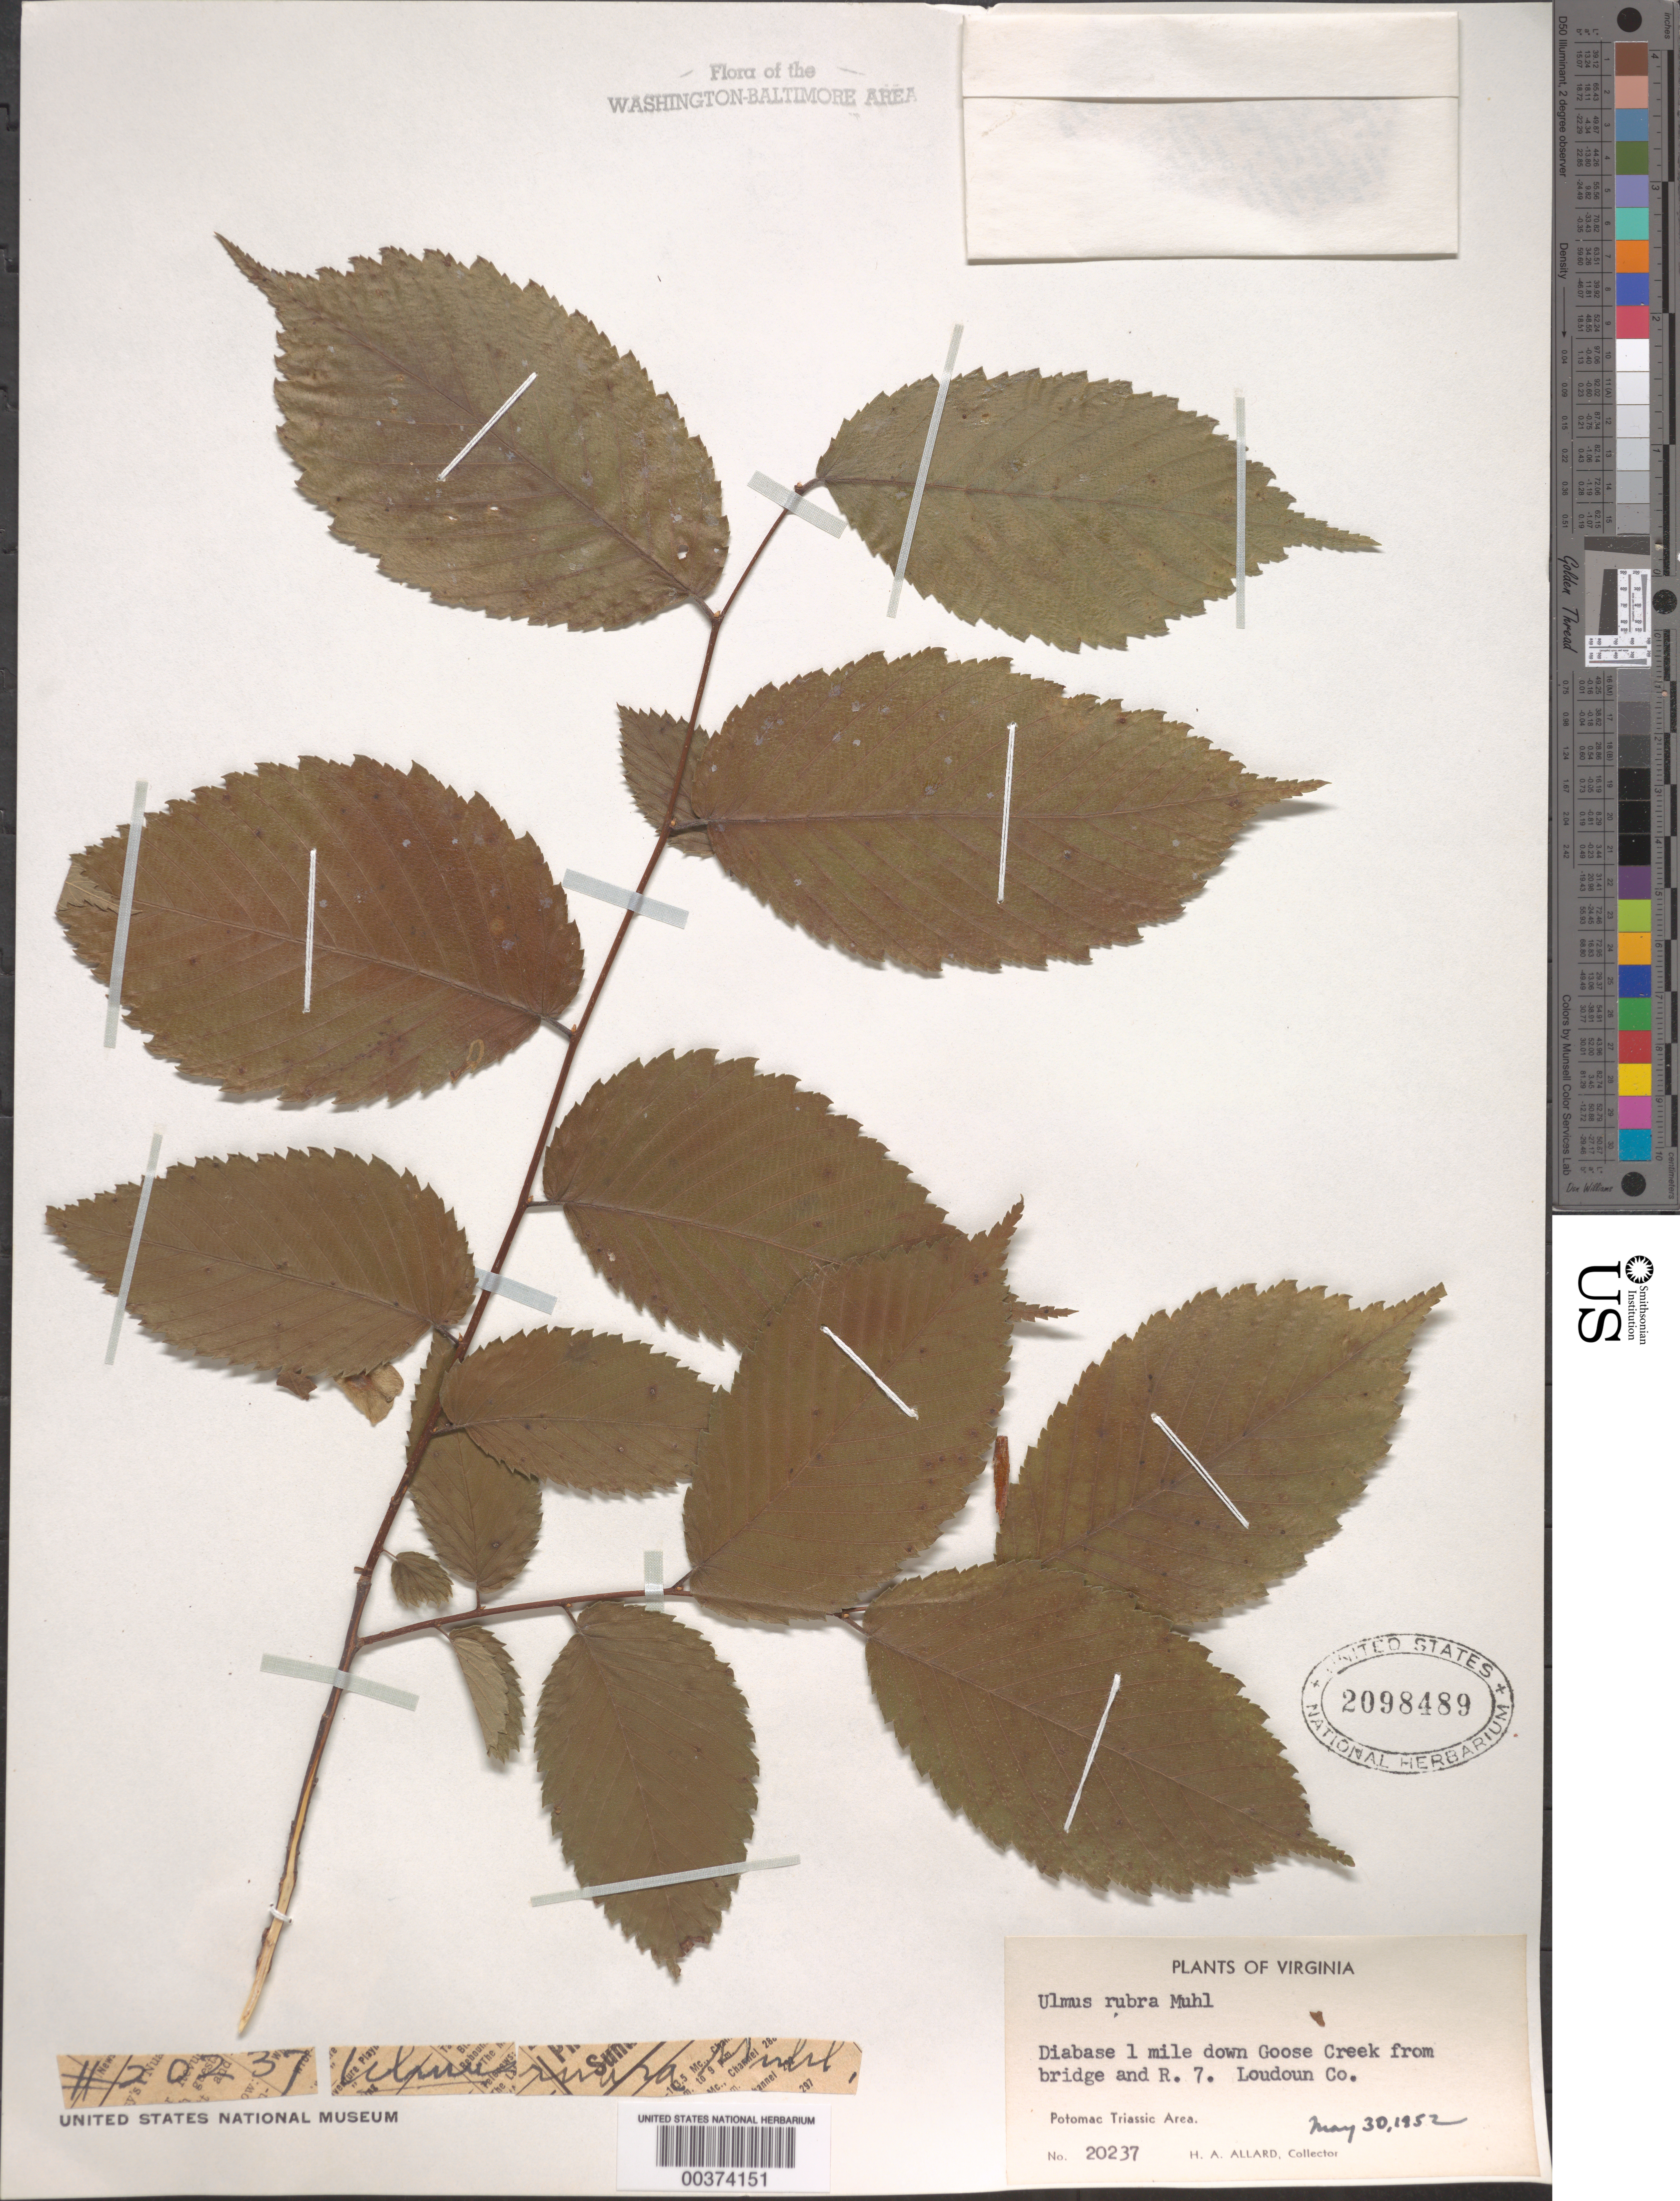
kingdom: Plantae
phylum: Tracheophyta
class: Magnoliopsida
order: Rosales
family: Ulmaceae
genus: Ulmus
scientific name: Ulmus rubra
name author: Muhl.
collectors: H. A. Allard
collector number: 20237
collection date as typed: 30 May 1952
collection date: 1952-05-30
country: United States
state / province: Virginia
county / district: Loudoun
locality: Downstream from Route 7 on Goose Creek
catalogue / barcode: US 2098489